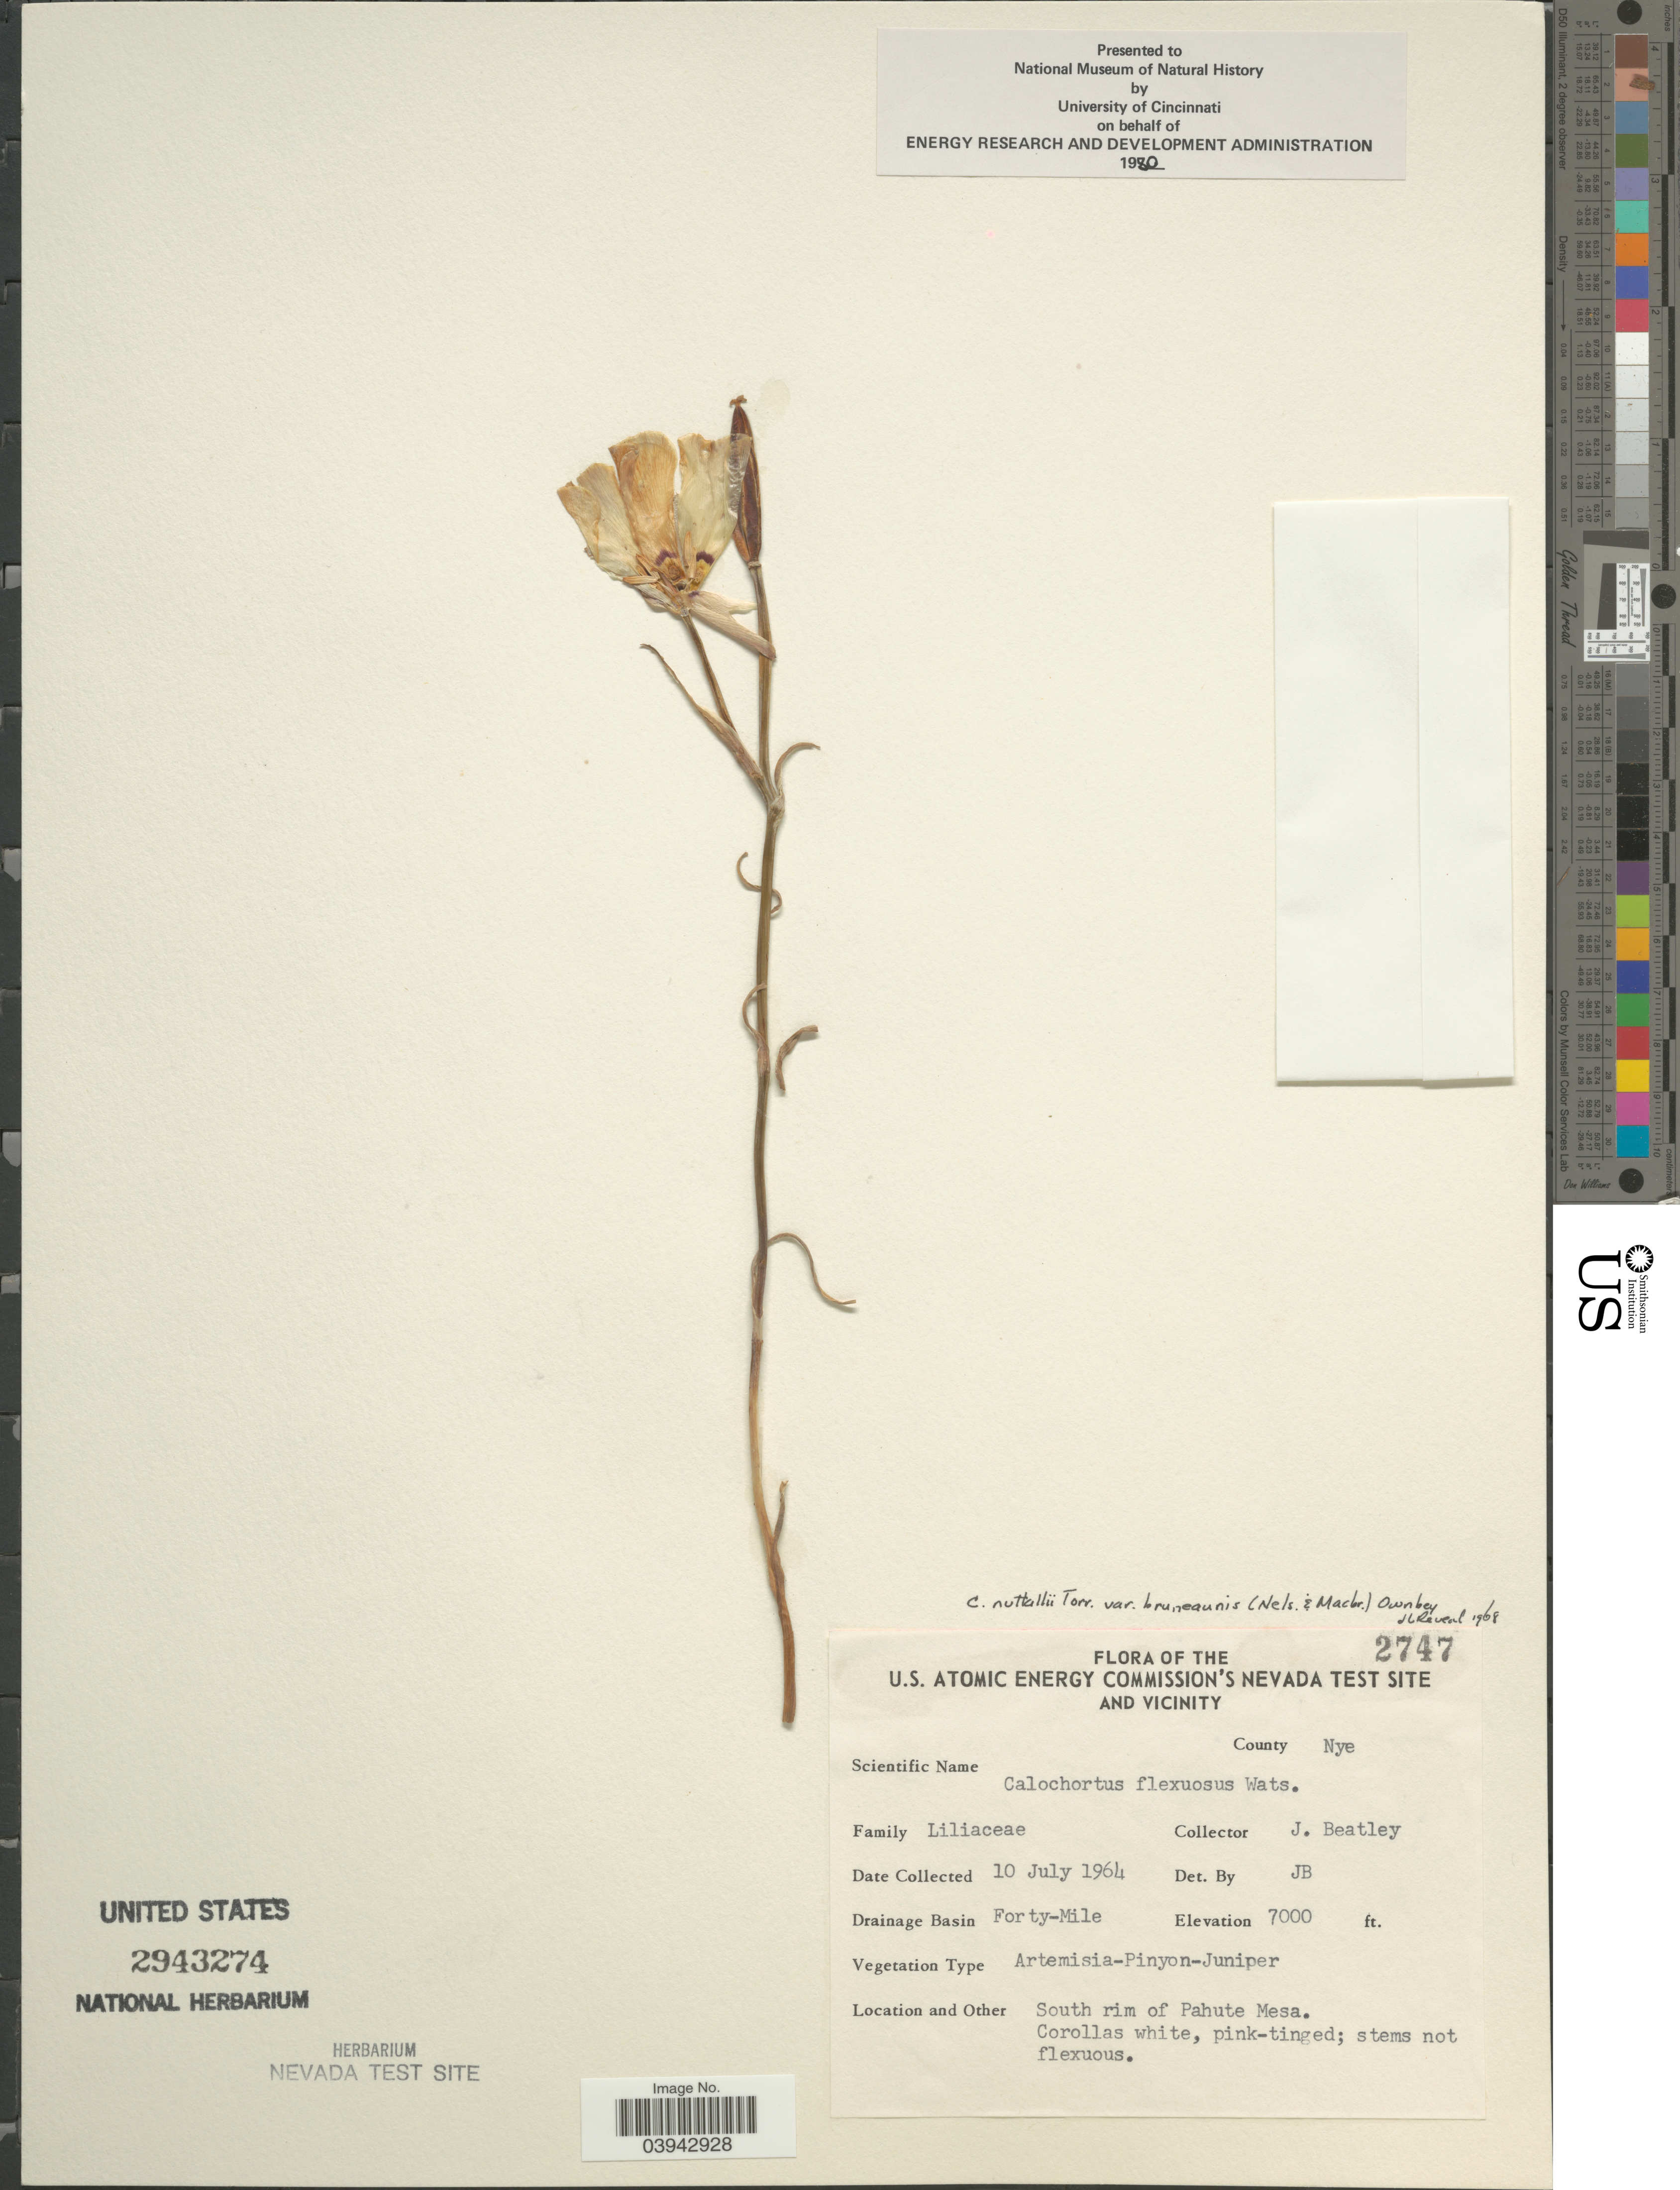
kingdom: Plantae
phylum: Tracheophyta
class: Liliopsida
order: Liliales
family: Liliaceae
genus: Calochortus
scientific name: Calochortus nuttallii var. bruneaunis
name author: (A. Nelson & J.F. Macbr.) Ownbey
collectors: J. C. Beatley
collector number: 2747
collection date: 1964-07-10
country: United States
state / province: Nevada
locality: The U.S. Atomic Energy Commission's Nevada Test Site and vicinity. County Nye. South rim of Pahute Mesa.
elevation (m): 2134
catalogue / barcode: US 2943274